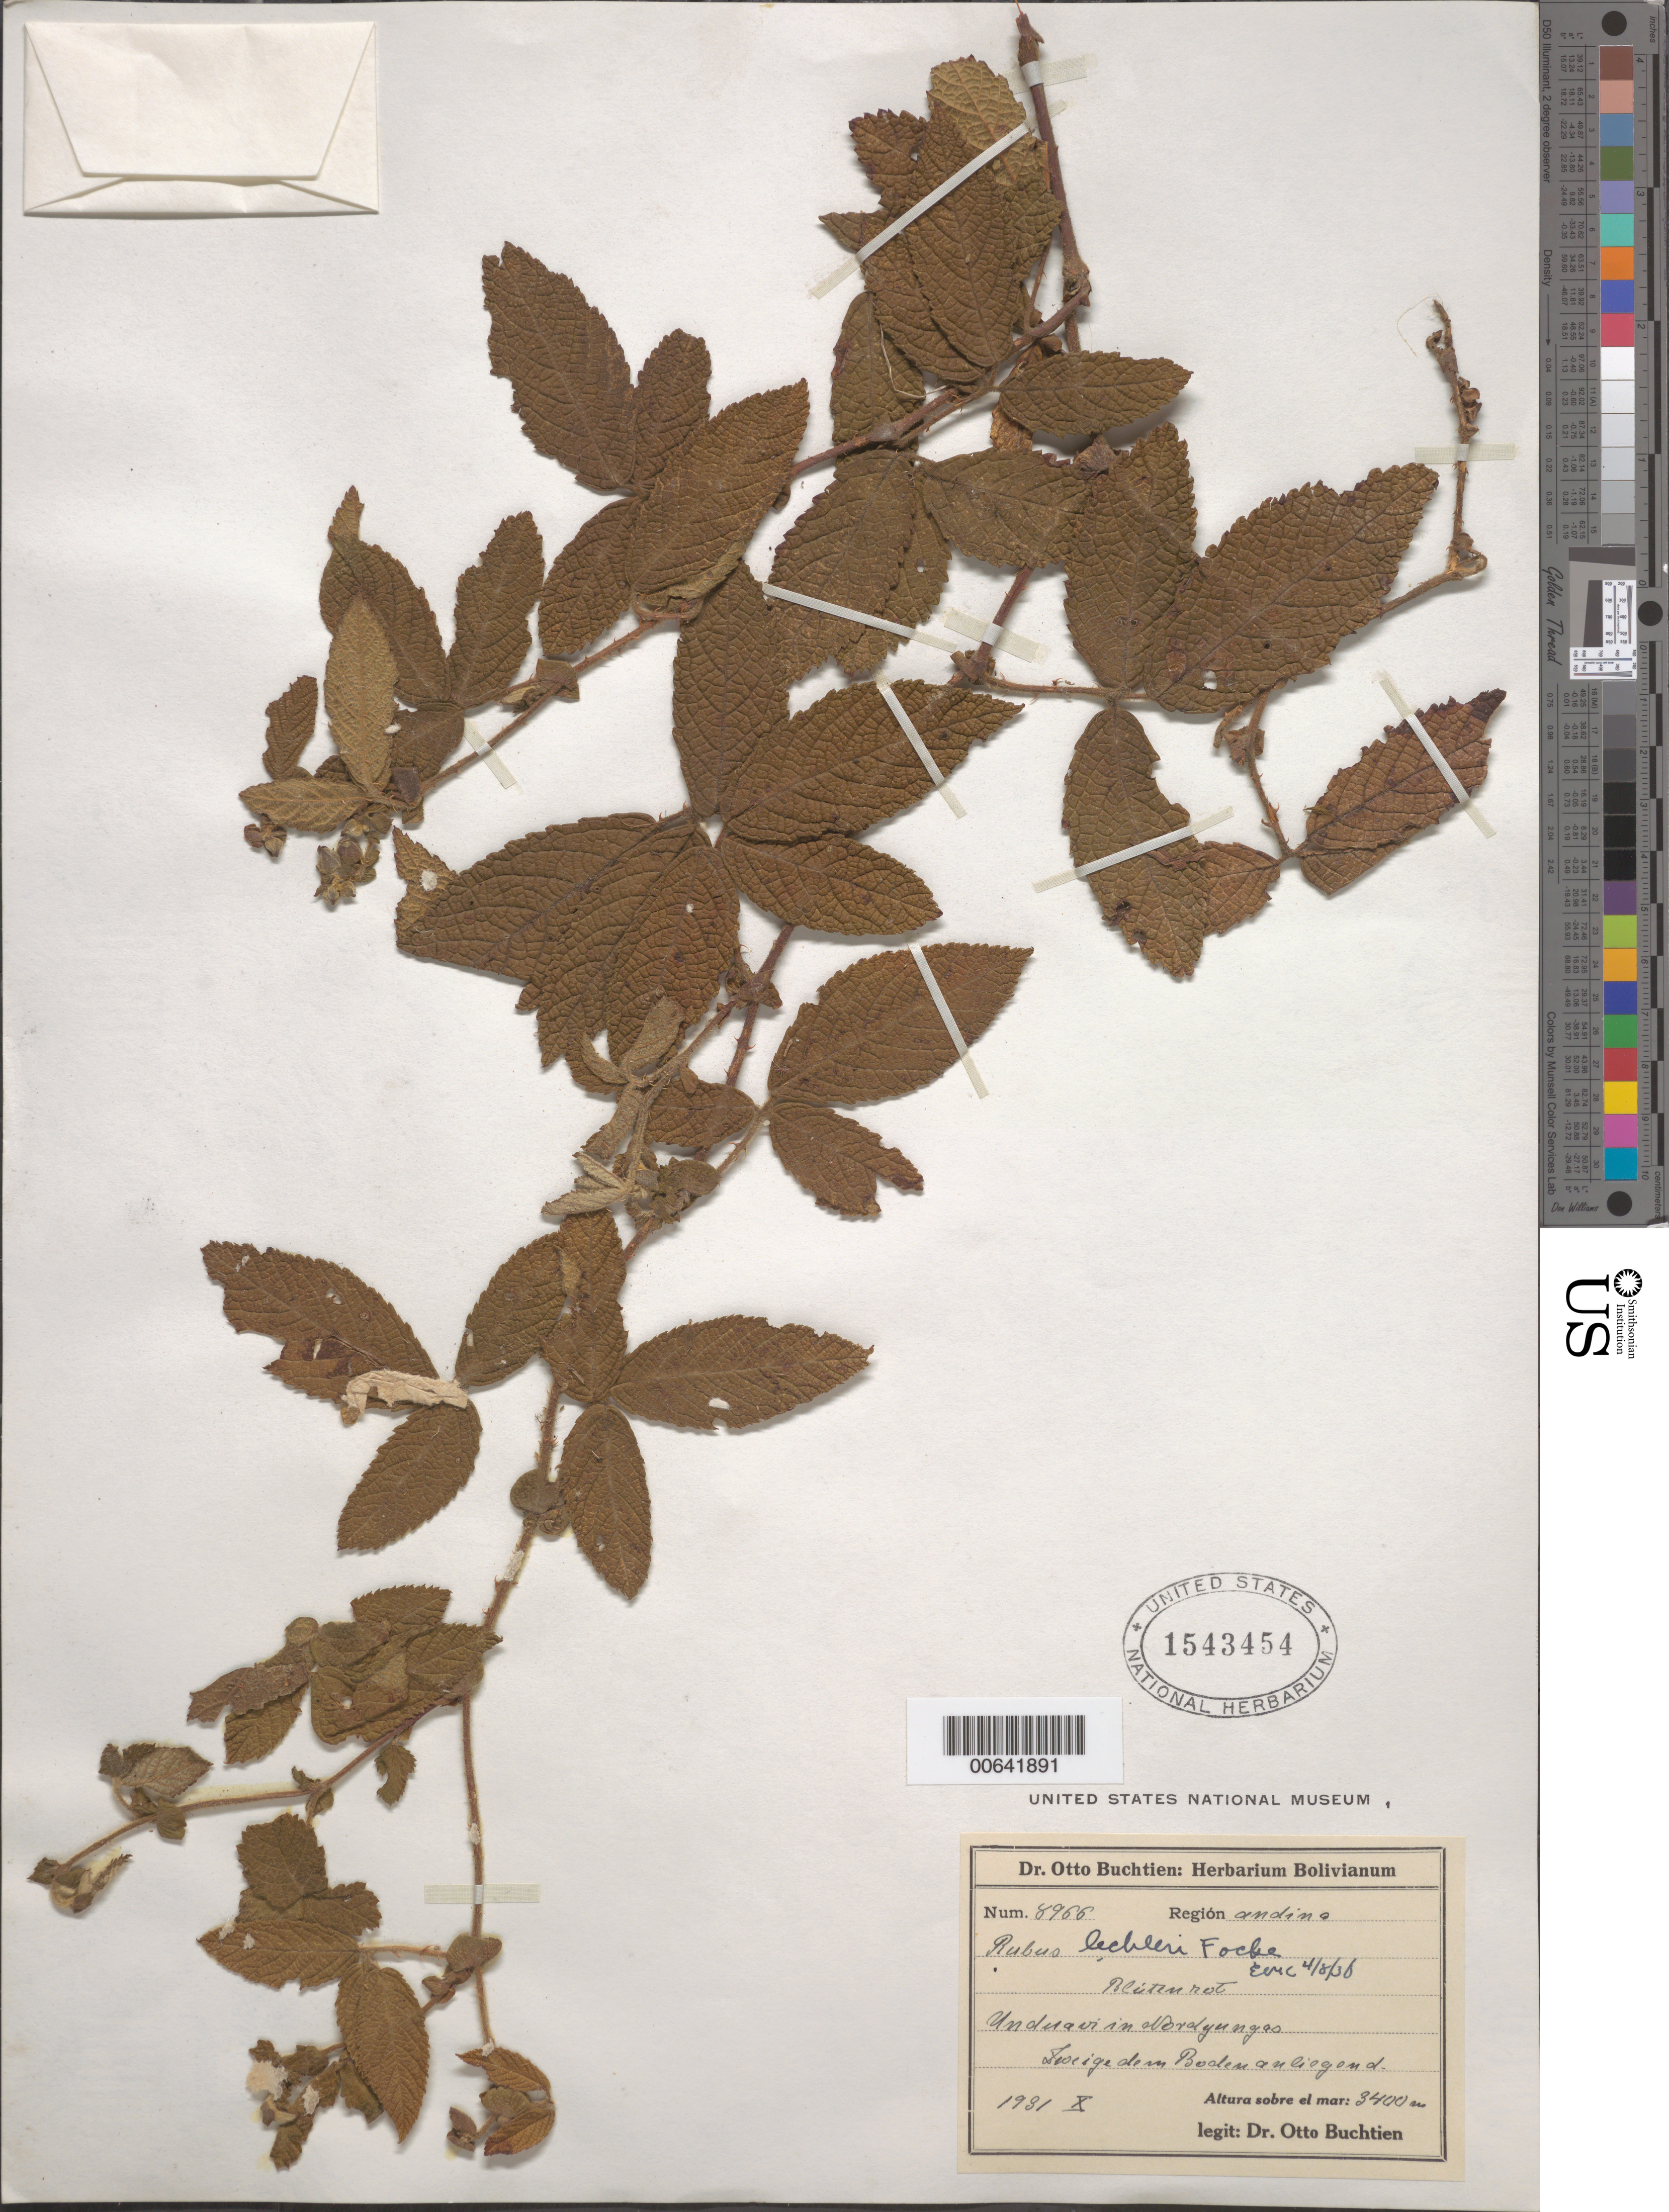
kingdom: Plantae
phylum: Tracheophyta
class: Magnoliopsida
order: Rosales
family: Rosaceae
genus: Rubus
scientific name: Rubus lechleri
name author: Focke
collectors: O. Buchtien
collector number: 8966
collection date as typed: Oct 1931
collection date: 1931-10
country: Bolivia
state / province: La Paz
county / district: Nor Yungas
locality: Unduavi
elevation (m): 3400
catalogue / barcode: US 1543454